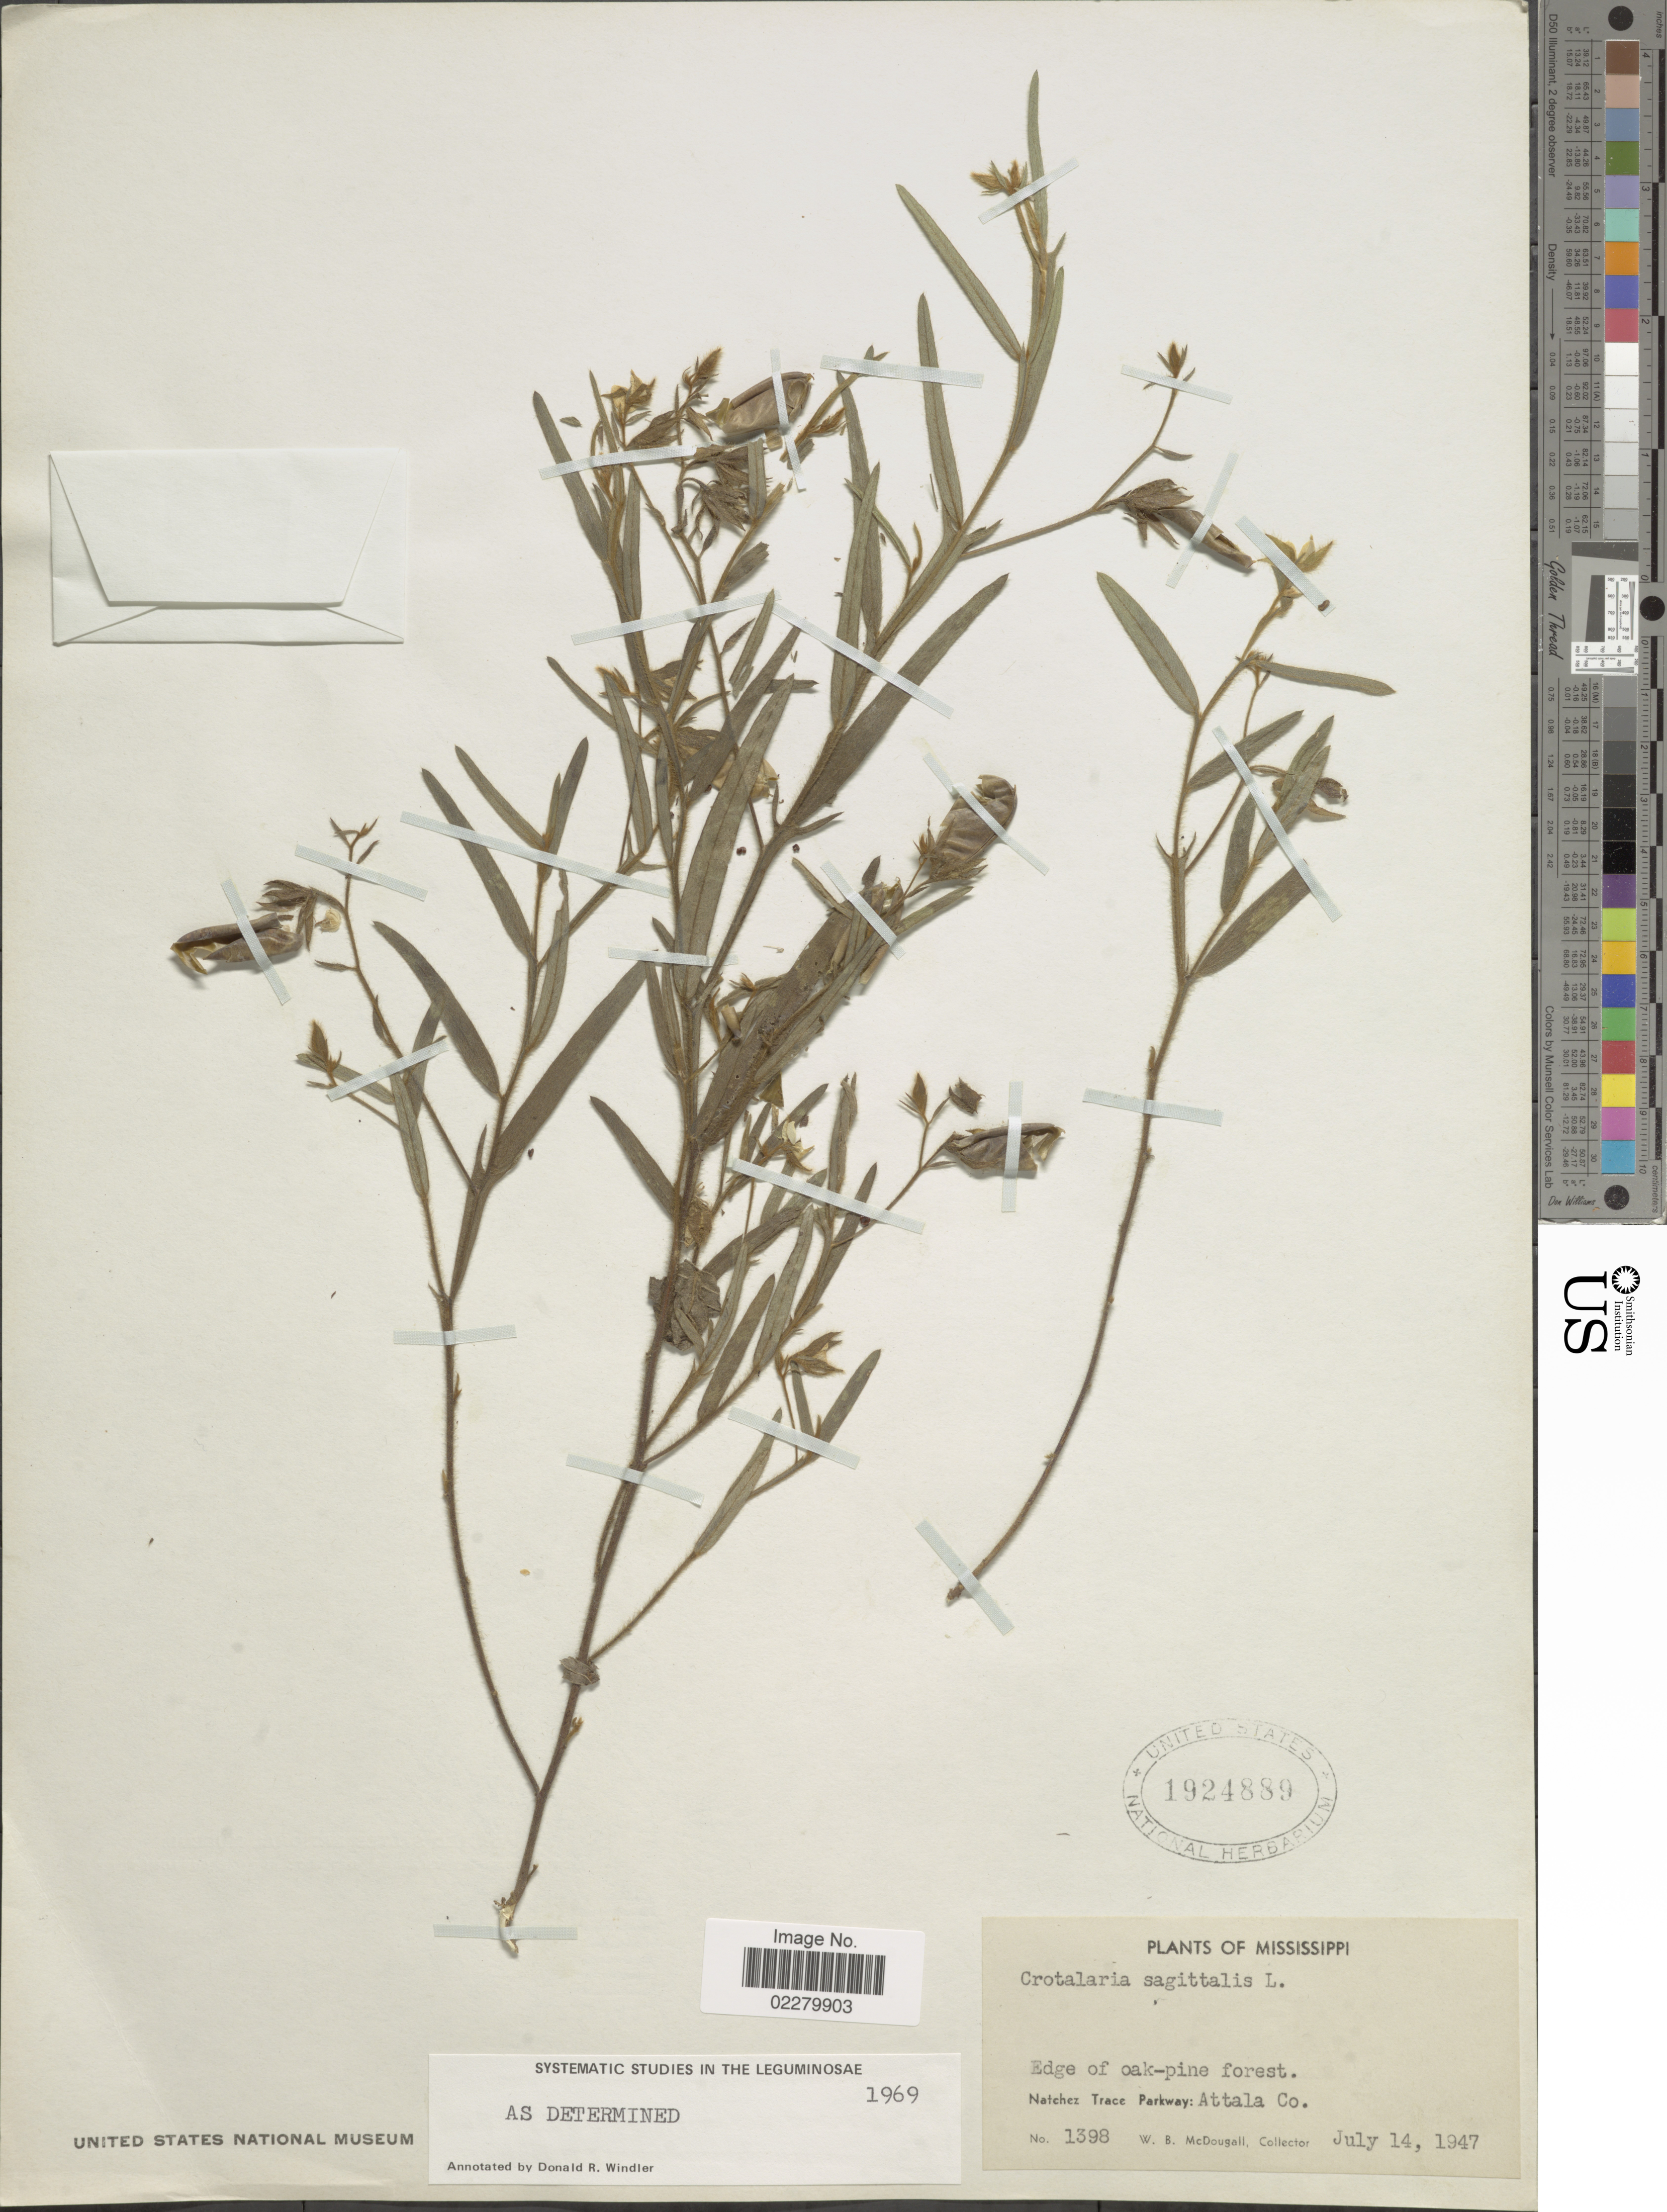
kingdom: Plantae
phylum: Tracheophyta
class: Magnoliopsida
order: Fabales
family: Fabaceae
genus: Crotalaria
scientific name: Crotalaria sagittalis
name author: L.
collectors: W. B. McDougall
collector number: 1398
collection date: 1947-07-14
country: United States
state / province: Mississippi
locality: Natchez Trace Parkway: Attala Co.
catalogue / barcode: US 1924889